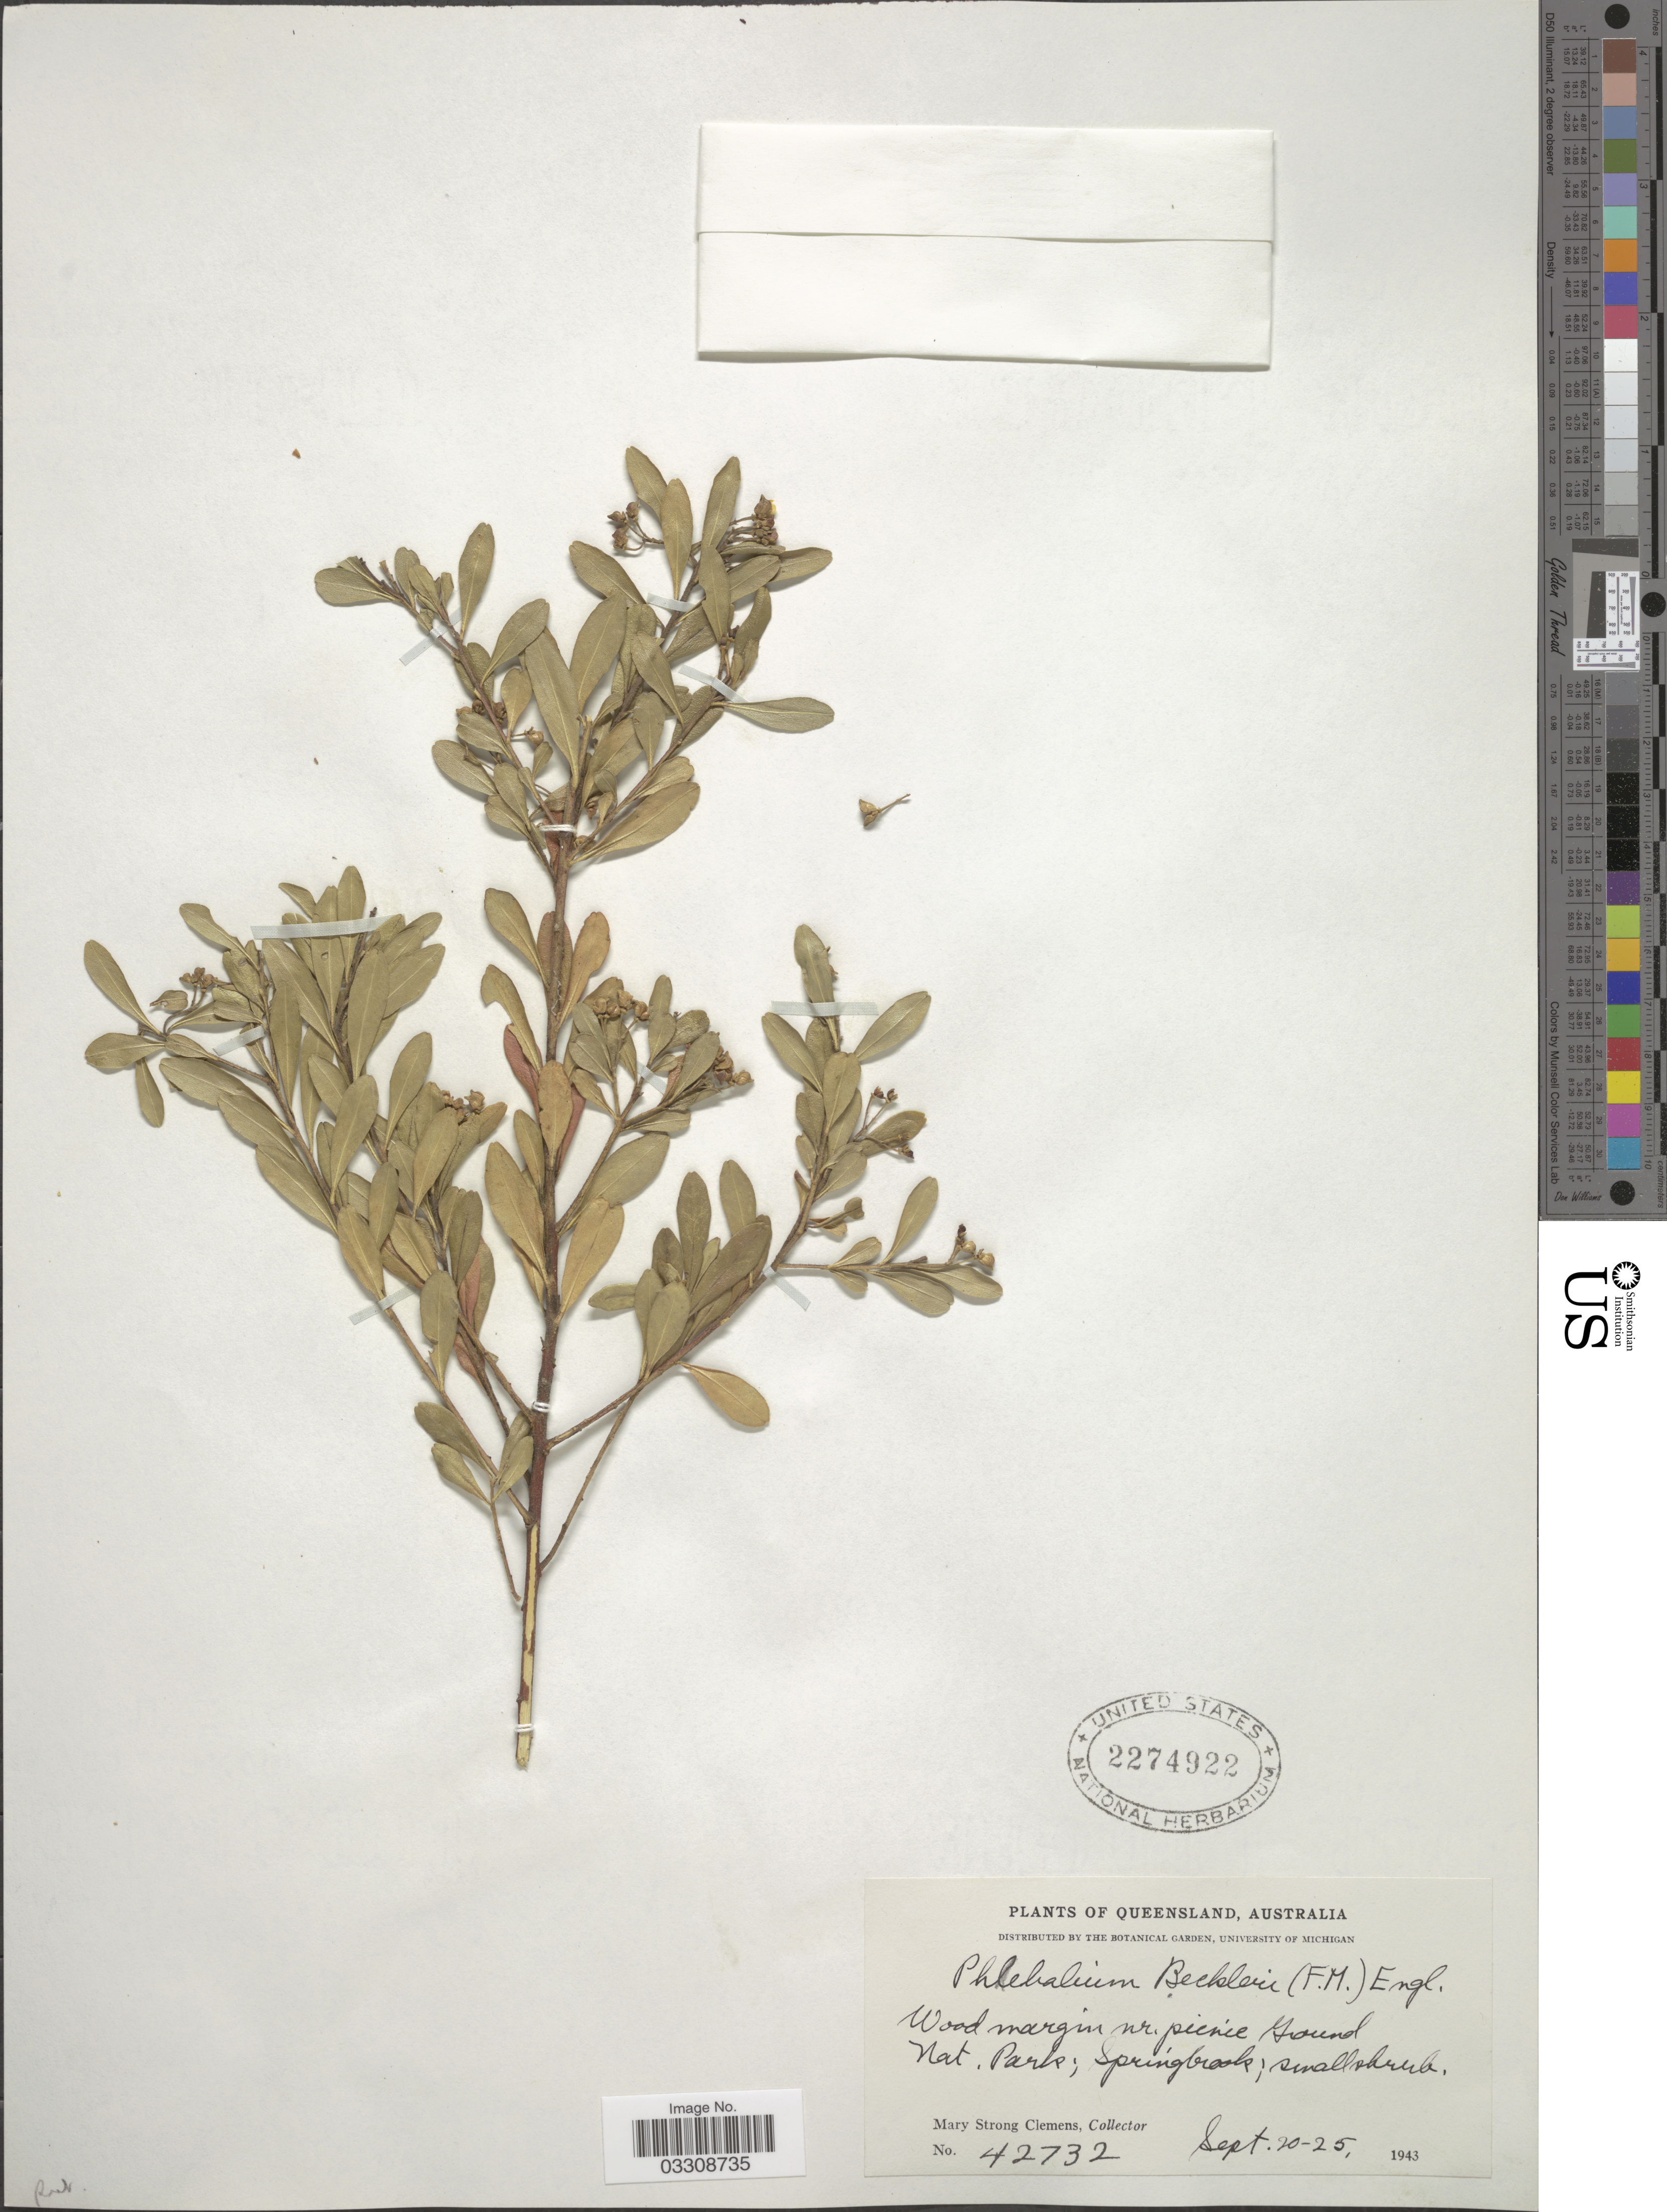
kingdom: Plantae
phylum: Tracheophyta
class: Magnoliopsida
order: Sapindales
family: Rutaceae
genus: Leionema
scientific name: Leionema elatius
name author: (F. Muell.) Paul G. Wilson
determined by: Strong, Mark T., (BOT), Smithsonian Institution - National Museum of Natural History (UNITED STATES)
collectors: M. S. Clemens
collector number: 42732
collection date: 1943-09-20/1943-09-25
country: Australia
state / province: Queensland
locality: Nat. Park; Springbrook.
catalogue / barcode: US 2274922